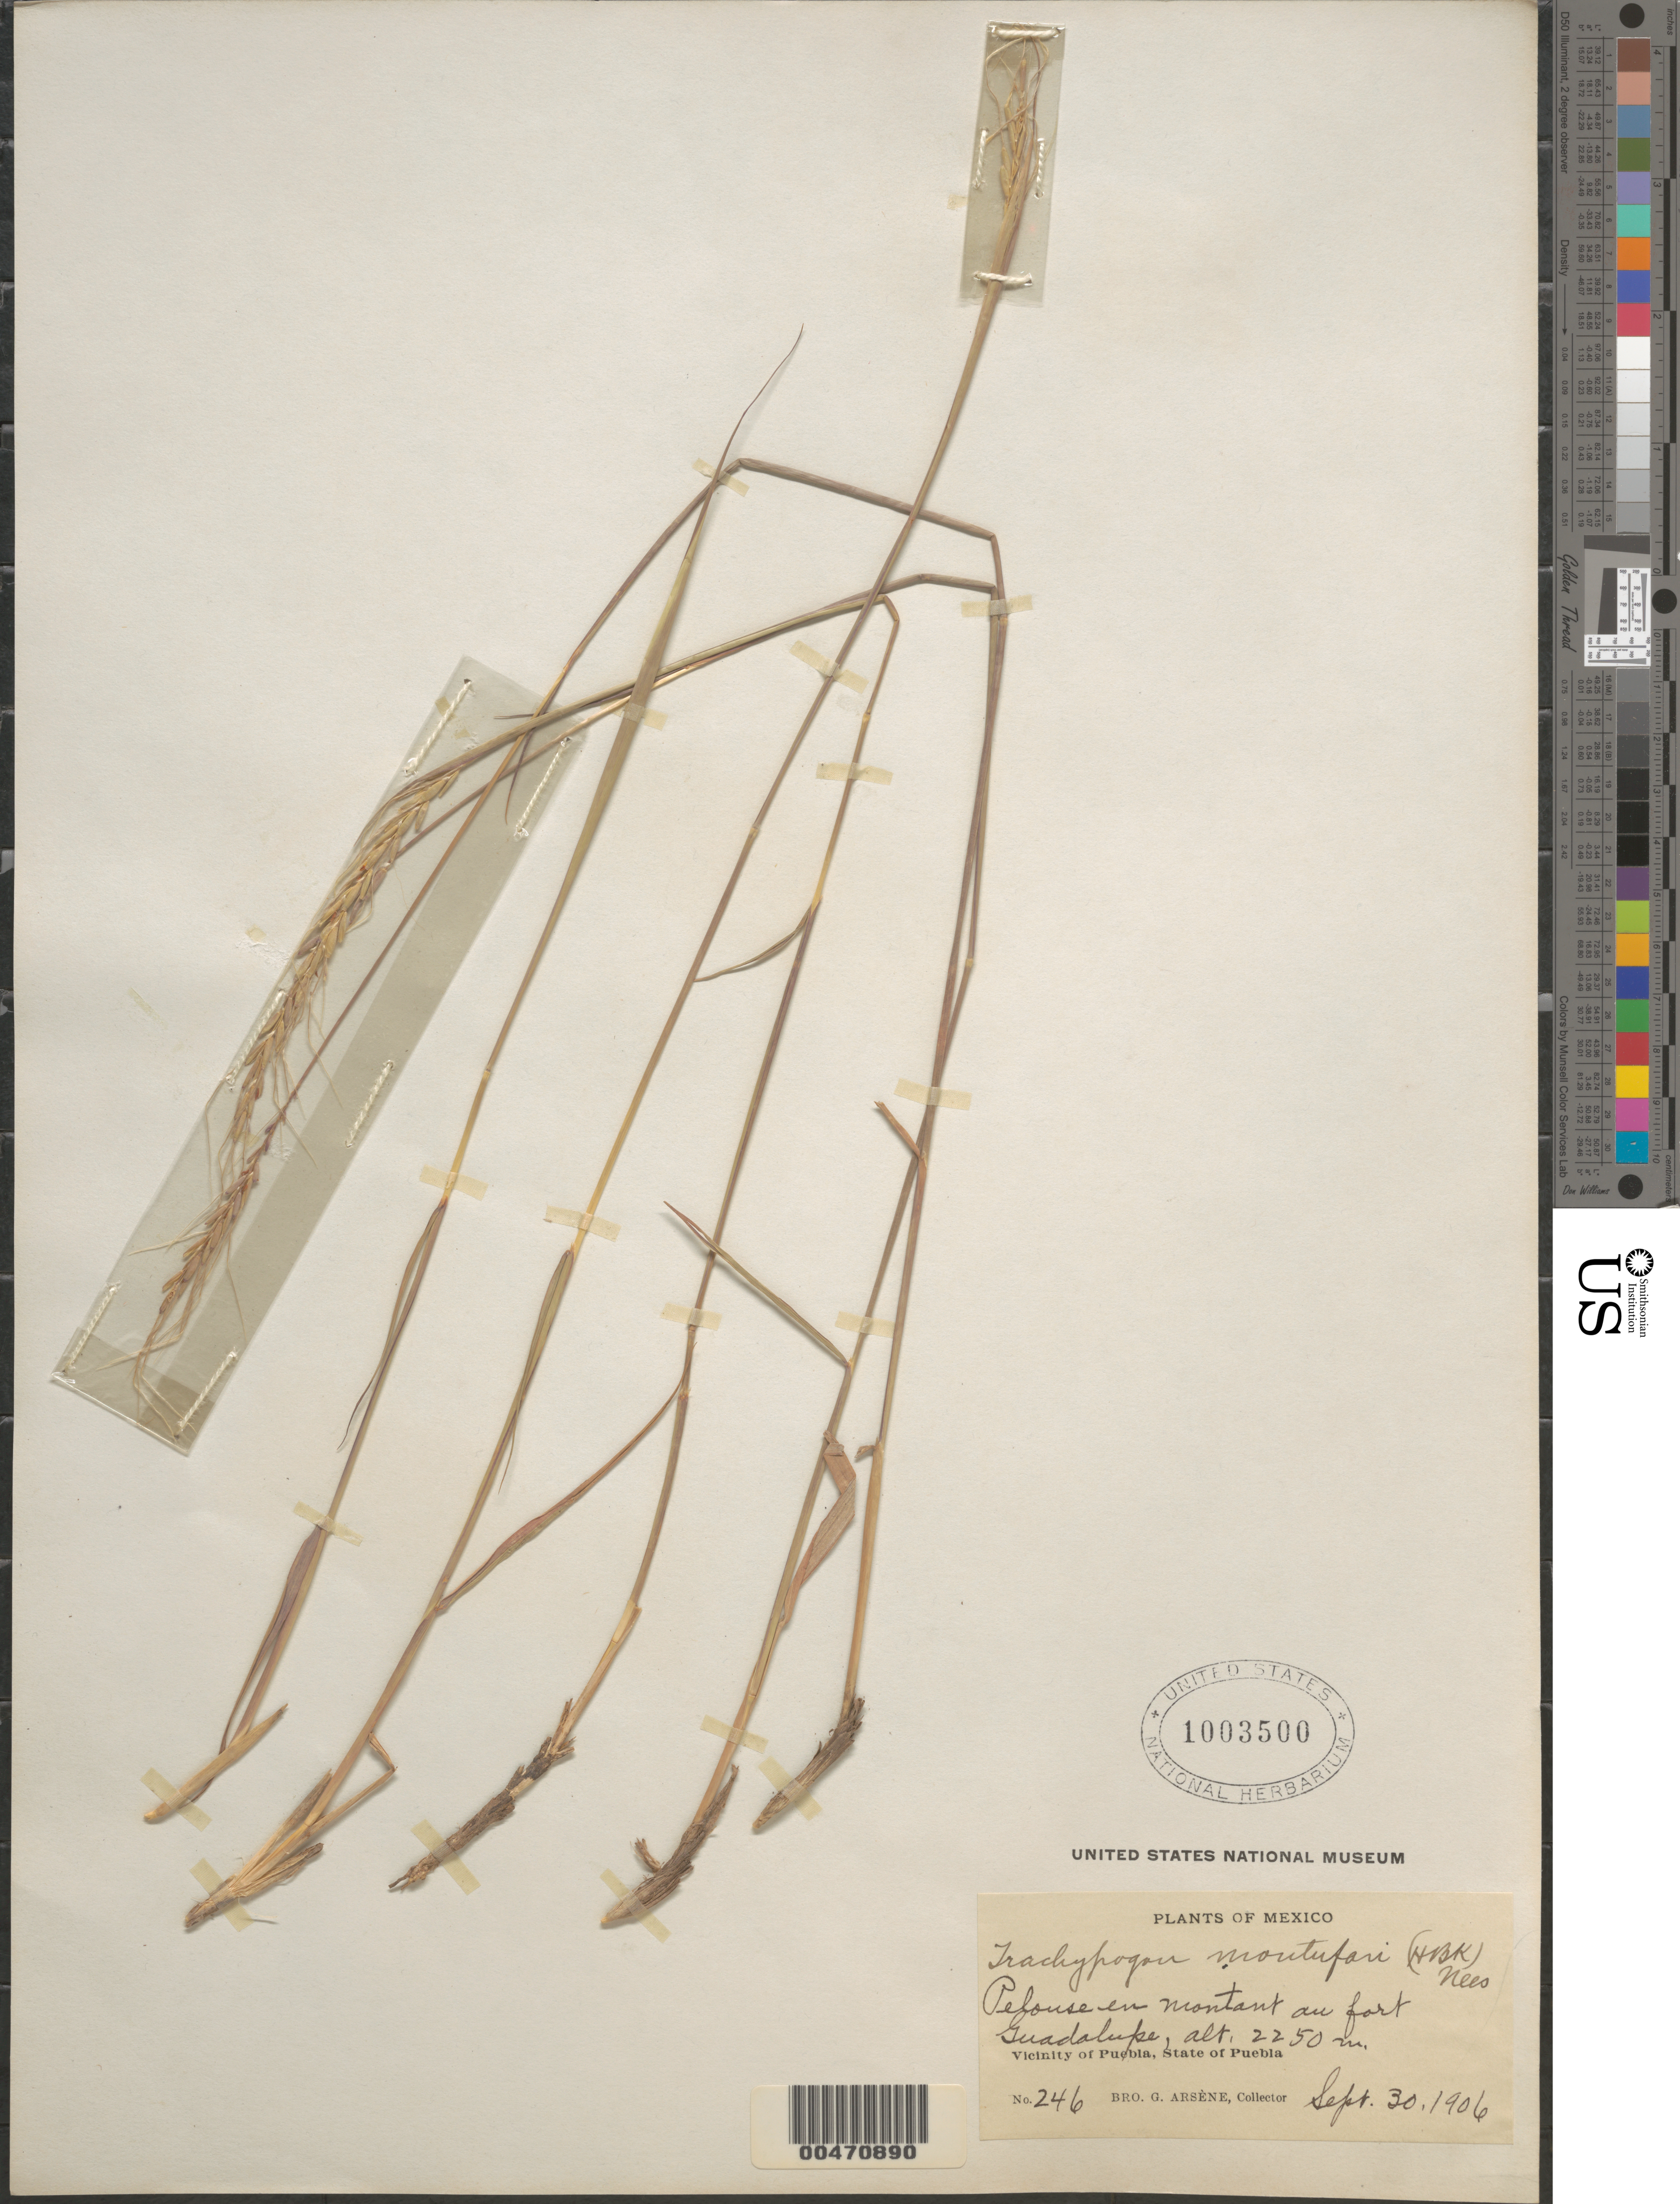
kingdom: Plantae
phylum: Tracheophyta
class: Liliopsida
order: Poales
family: Poaceae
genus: Trachypogon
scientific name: Trachypogon angustifolius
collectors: Bro. G. Arsène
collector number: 246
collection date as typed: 30 Sep 1906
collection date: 1906-09-30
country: Mexico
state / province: Puebla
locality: Fort Guadalupe, vicinity of Puebla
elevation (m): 2250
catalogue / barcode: US 1003500